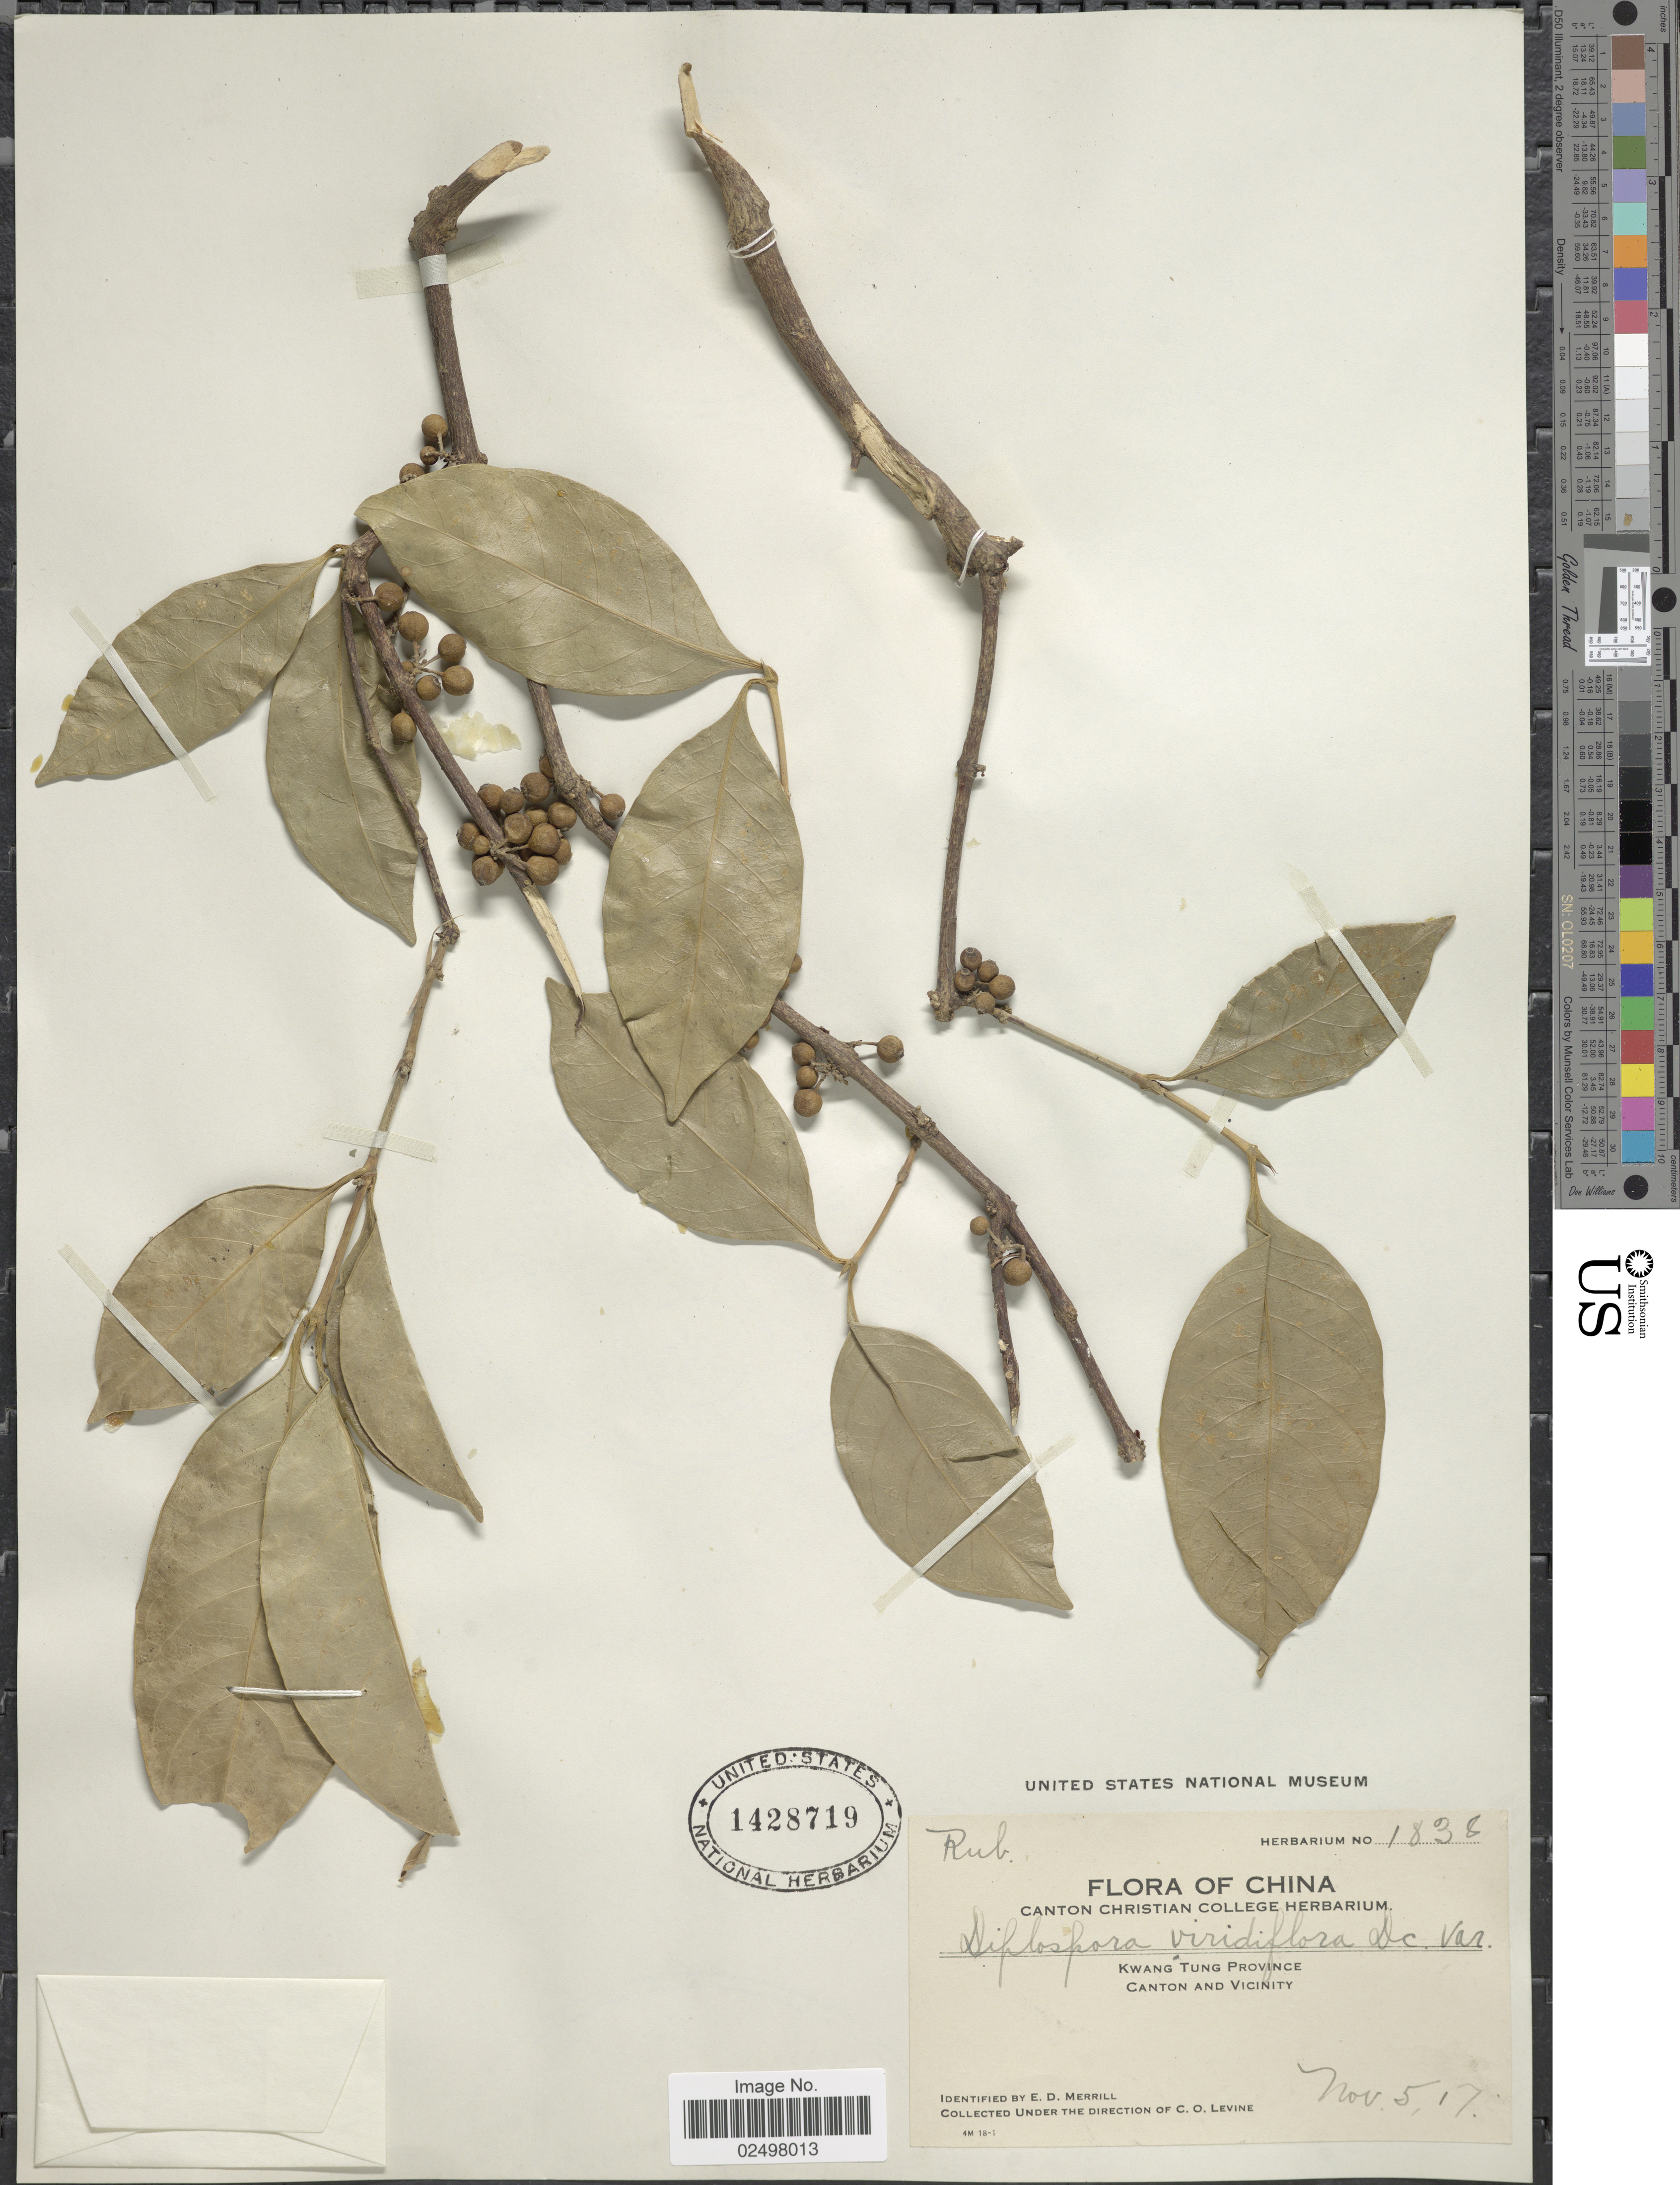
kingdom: Plantae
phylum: Tracheophyta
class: Magnoliopsida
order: Gentianales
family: Rubiaceae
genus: Tricalysia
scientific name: Tricalysia dubia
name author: (Lindl.) Ohwi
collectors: C. O. Levine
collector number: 1838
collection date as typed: Transcribed d/m/y: 5/11/17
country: China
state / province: Guangdong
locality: Kwang Tung Province, Canton and vicinity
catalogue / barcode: US 1428719